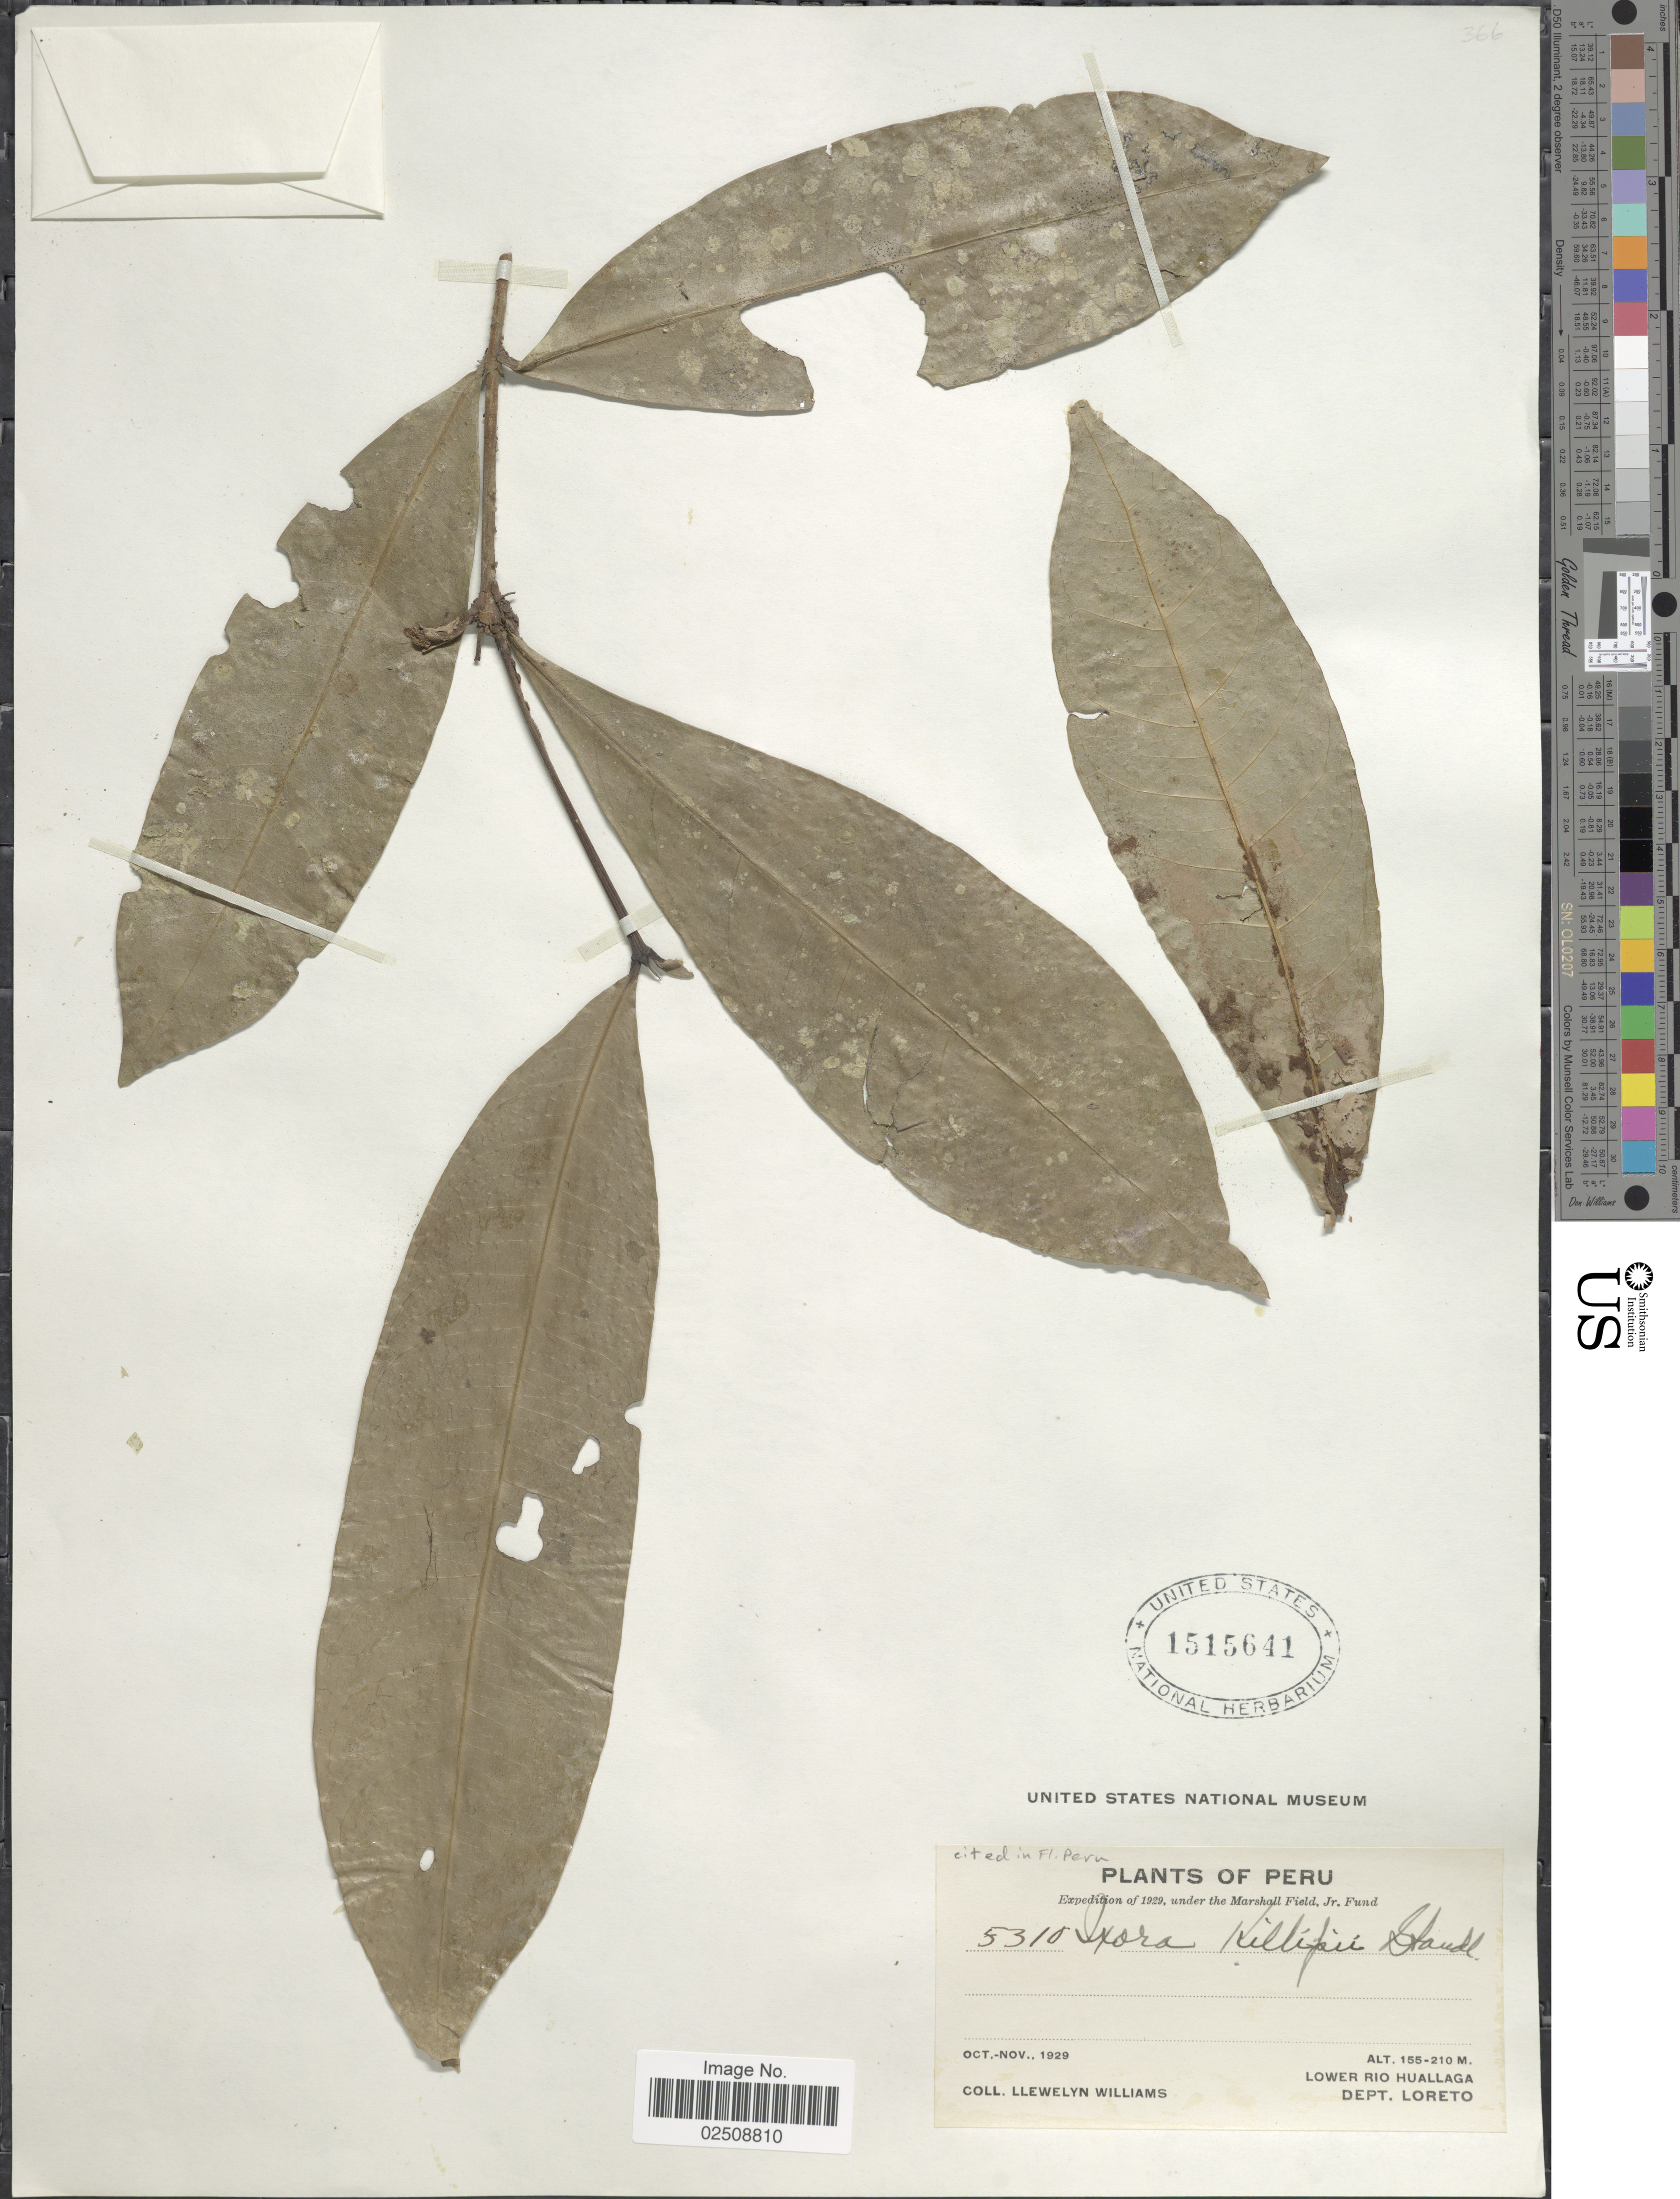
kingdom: Plantae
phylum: Tracheophyta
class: Magnoliopsida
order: Gentianales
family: Rubiaceae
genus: Ixora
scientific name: Ixora killipii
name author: Standl.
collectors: Ll. Williams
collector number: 5310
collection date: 1929-10/1929-11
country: Peru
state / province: Loreto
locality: Lower Rio Huallaga. Dept. Loreto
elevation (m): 155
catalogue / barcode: US 1515641